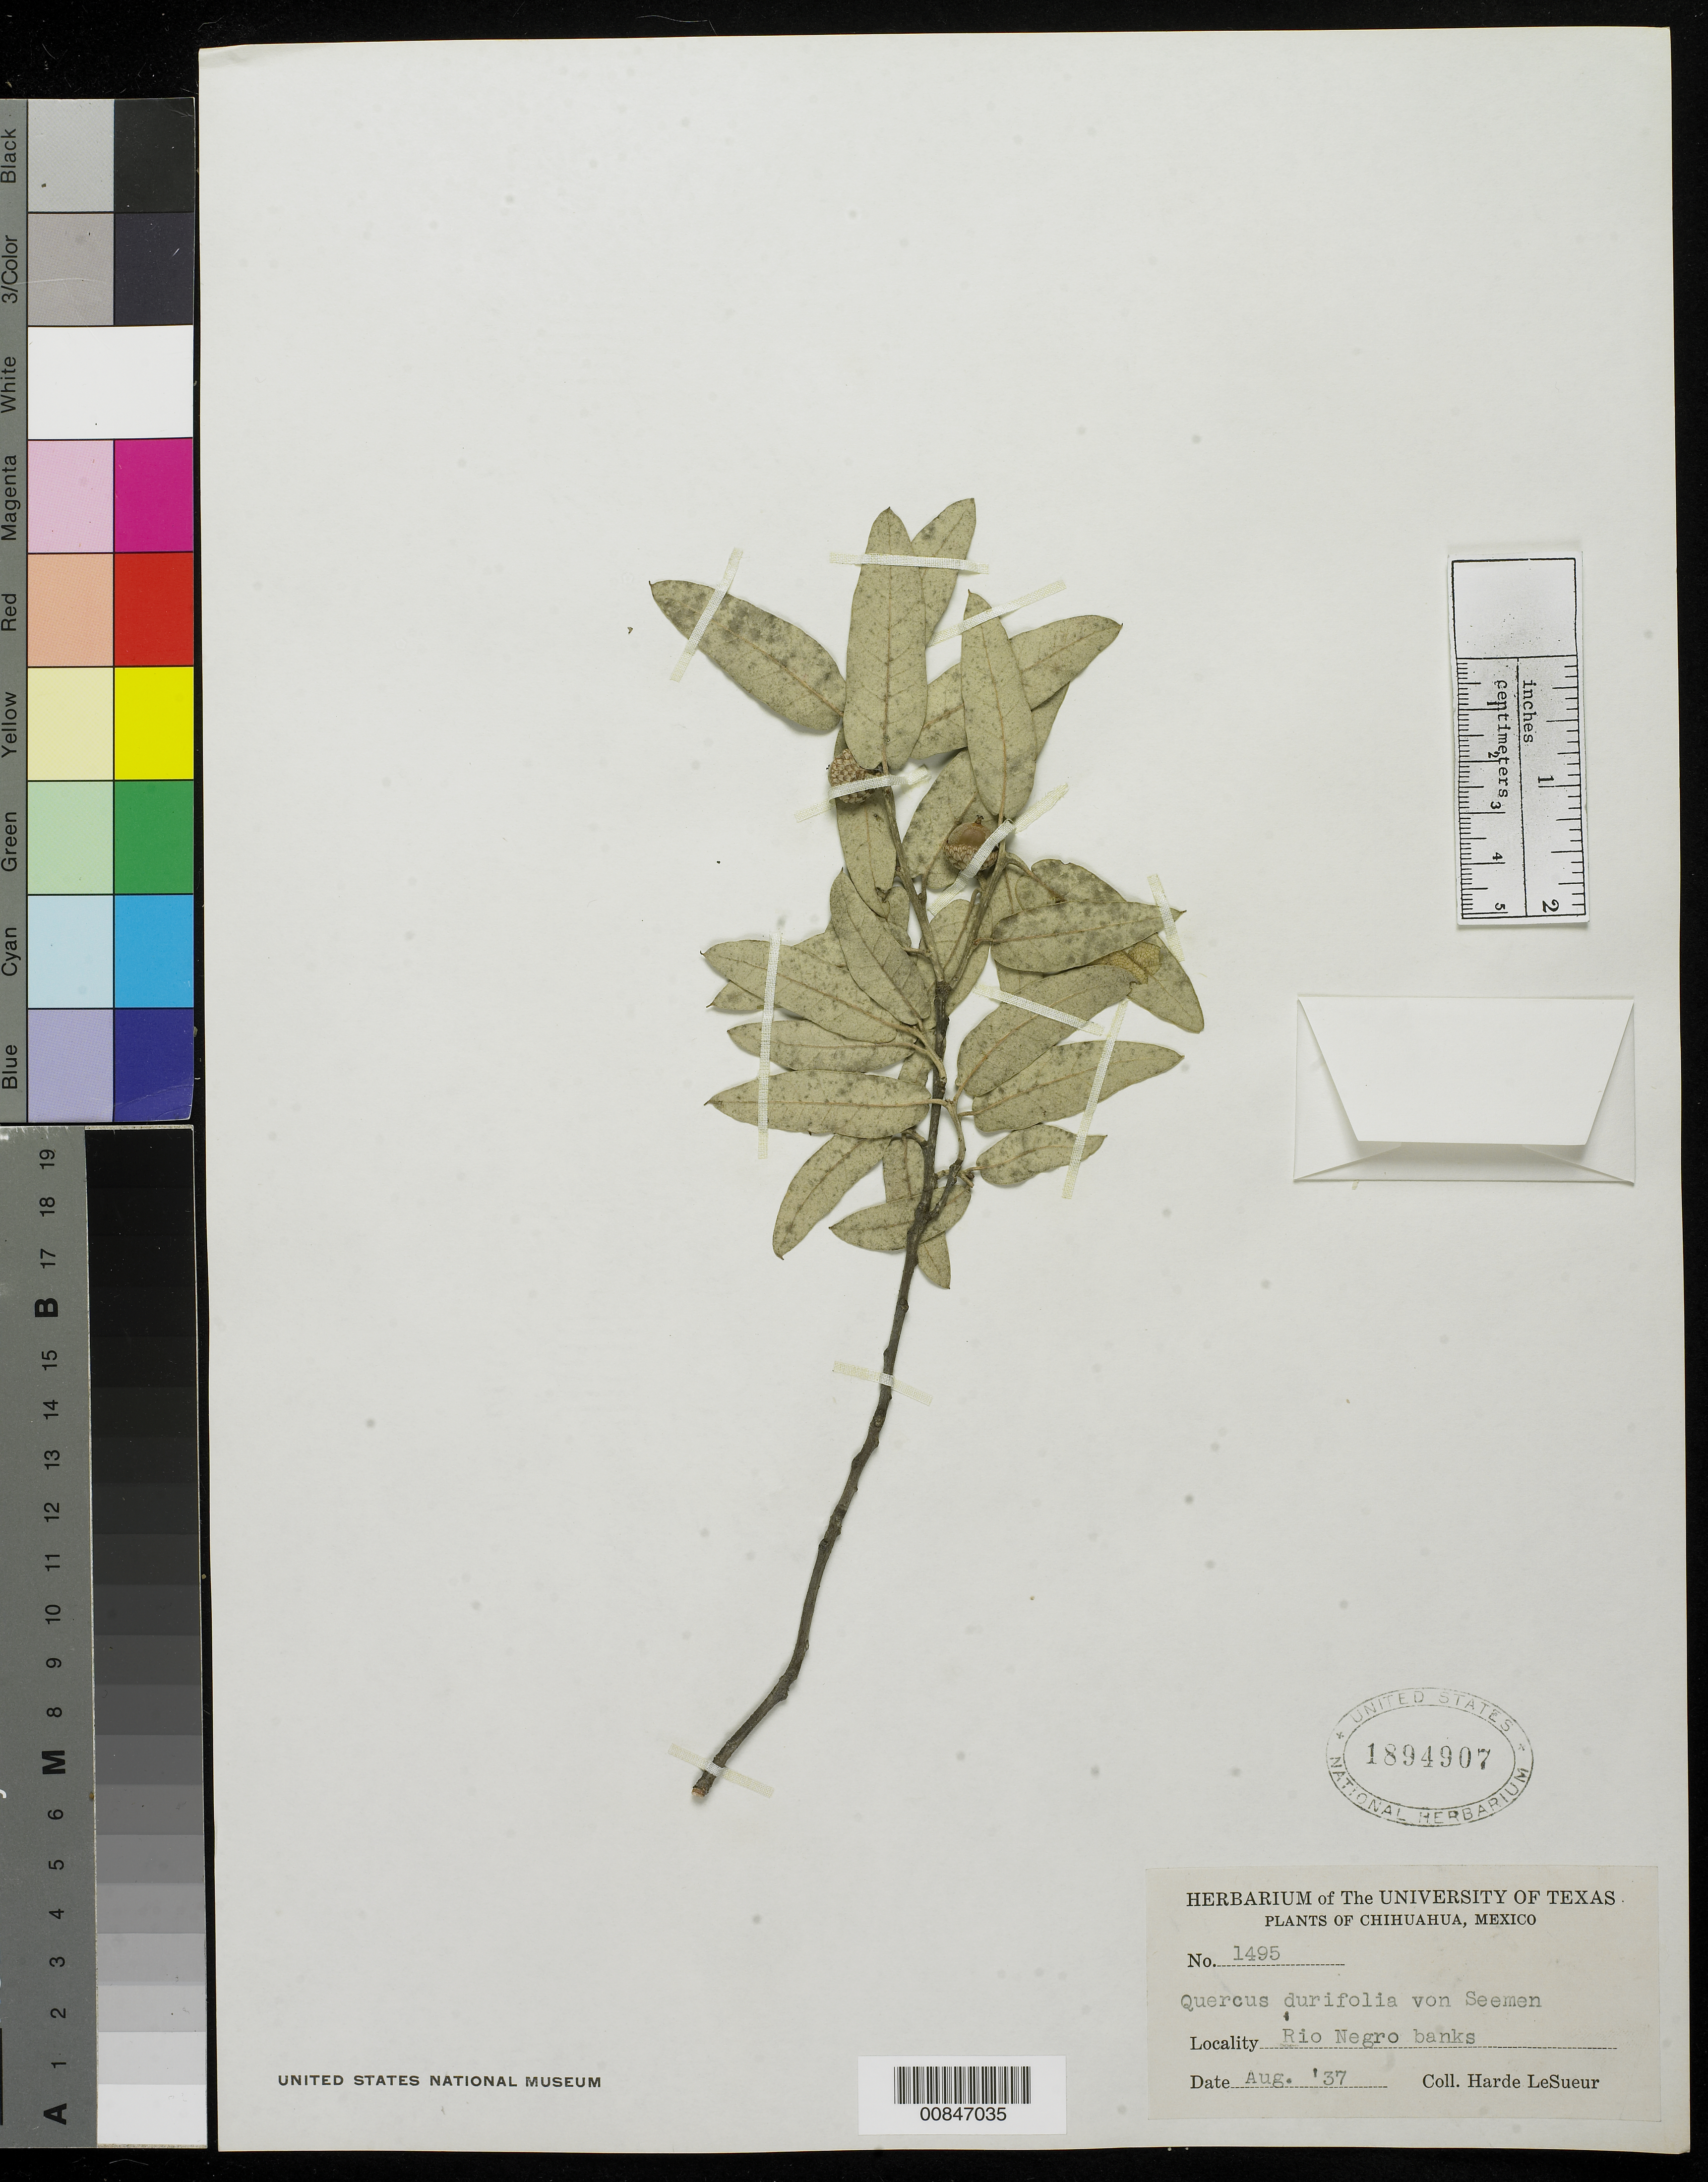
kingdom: Plantae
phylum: Tracheophyta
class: Magnoliopsida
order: Fagales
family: Fagaceae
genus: Quercus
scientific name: Quercus durifolia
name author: Seemen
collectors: D. H. LeSueur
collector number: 1495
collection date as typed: Aug 1937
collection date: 1937-08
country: Mexico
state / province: Chihuahua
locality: Río Negro banks.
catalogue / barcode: US 1894907